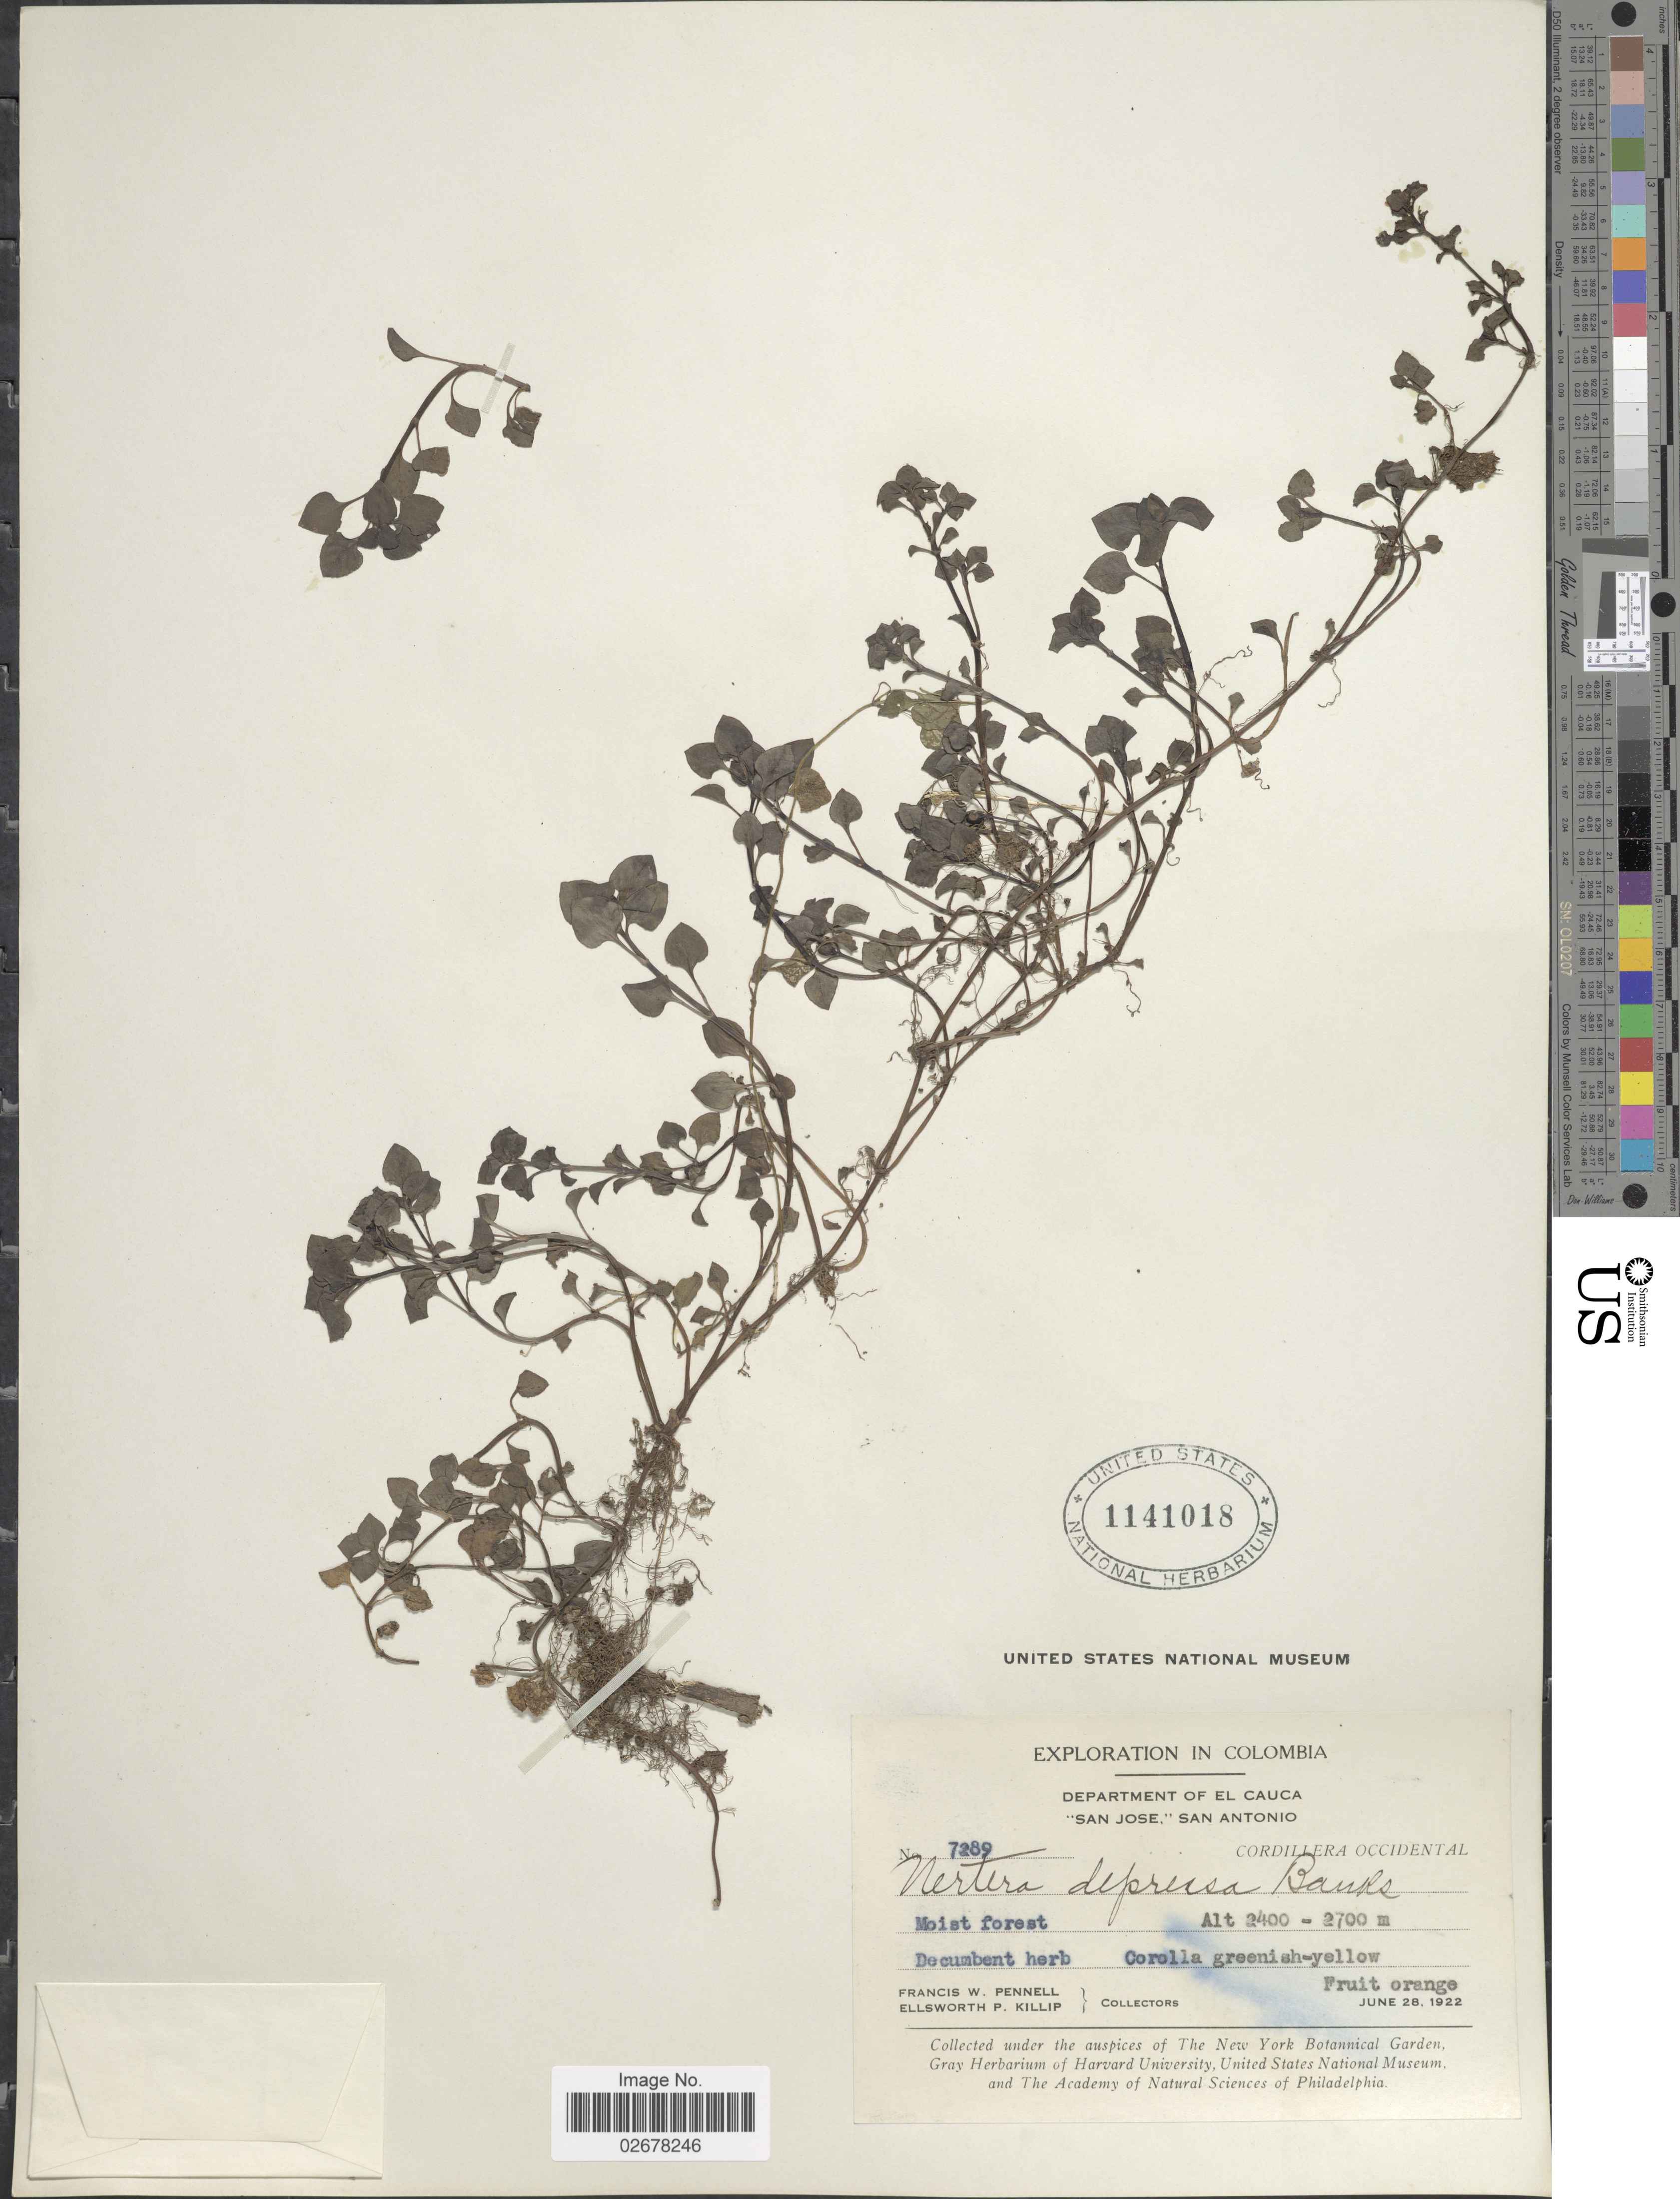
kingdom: Plantae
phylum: Tracheophyta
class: Magnoliopsida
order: Gentianales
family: Rubiaceae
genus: Nertera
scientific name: Nertera depressa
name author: Banks & Sol. ex Gaertn.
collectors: F. W. Pennell & E. P. Killip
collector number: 7289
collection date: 1922-06-28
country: Colombia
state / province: Cauca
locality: San Jose,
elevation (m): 2400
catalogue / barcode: US 1141018